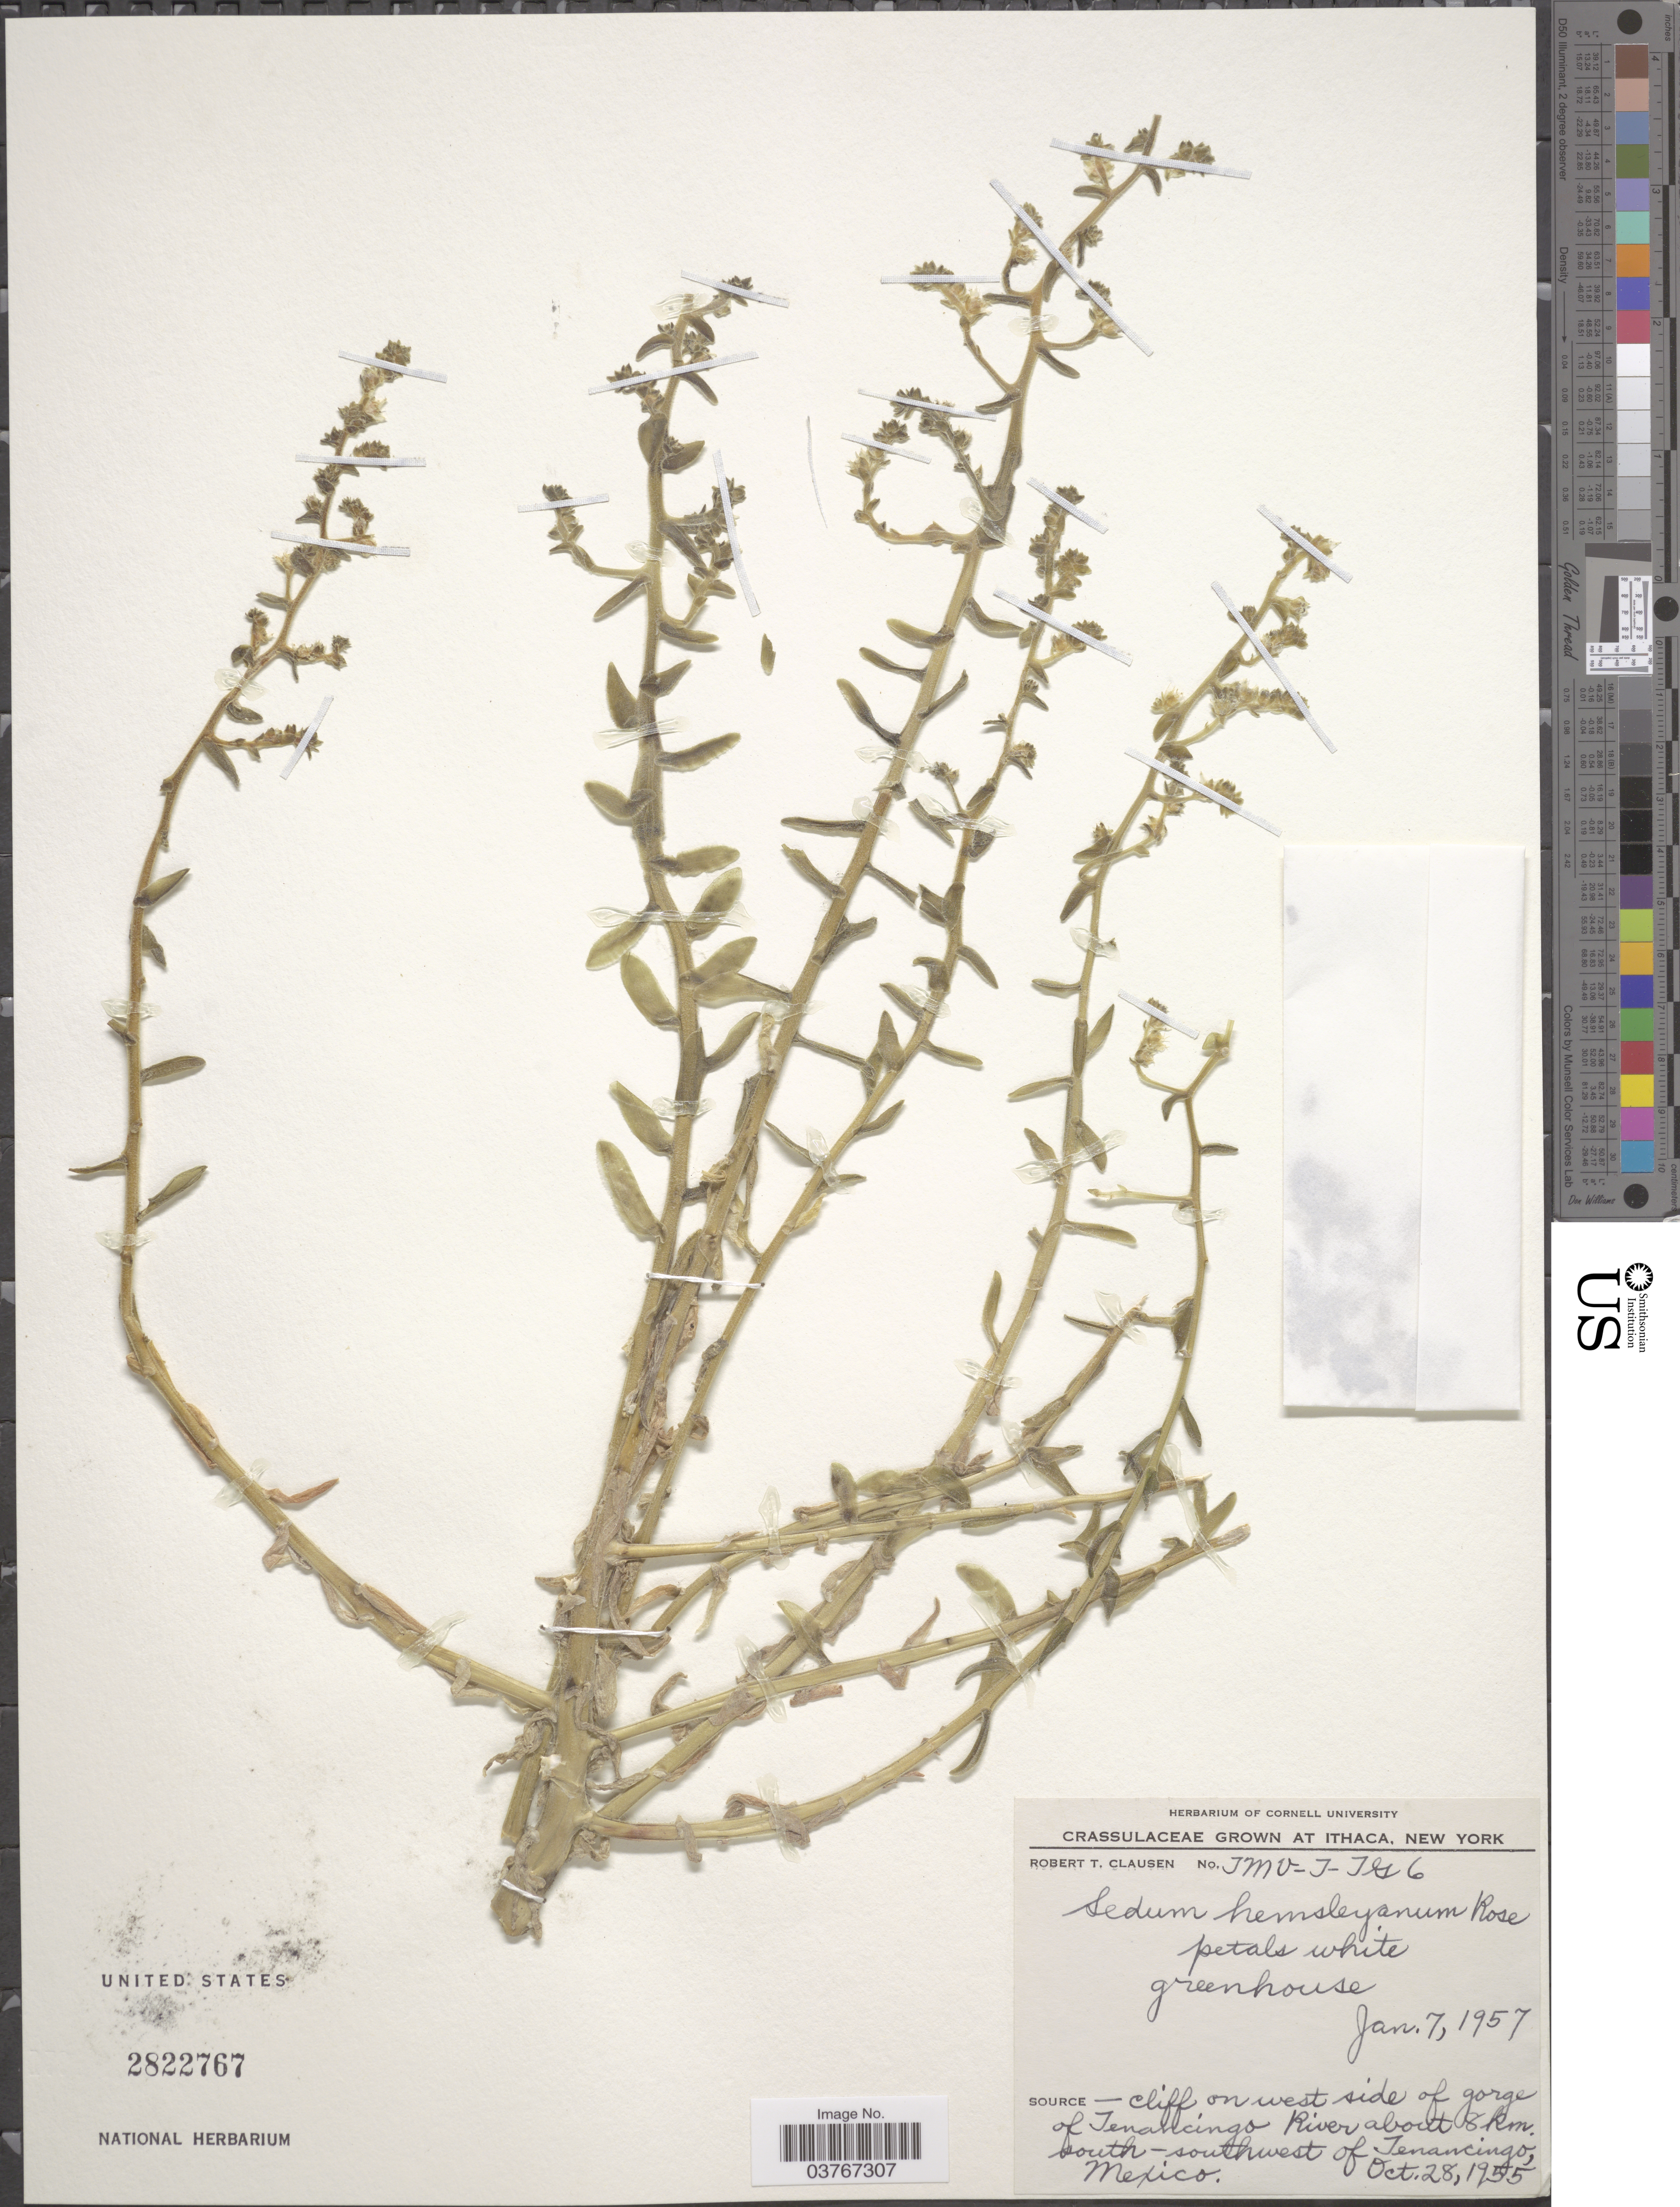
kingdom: Plantae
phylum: Tracheophyta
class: Magnoliopsida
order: Saxifragales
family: Crassulaceae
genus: Sedum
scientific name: Sedum hemsleyanum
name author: Rose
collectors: R. T. Clausen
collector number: JMV- J- JG6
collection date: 1957-01-07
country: United States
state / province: New York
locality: Ithaca. Greenhouse.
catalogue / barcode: US 2822767